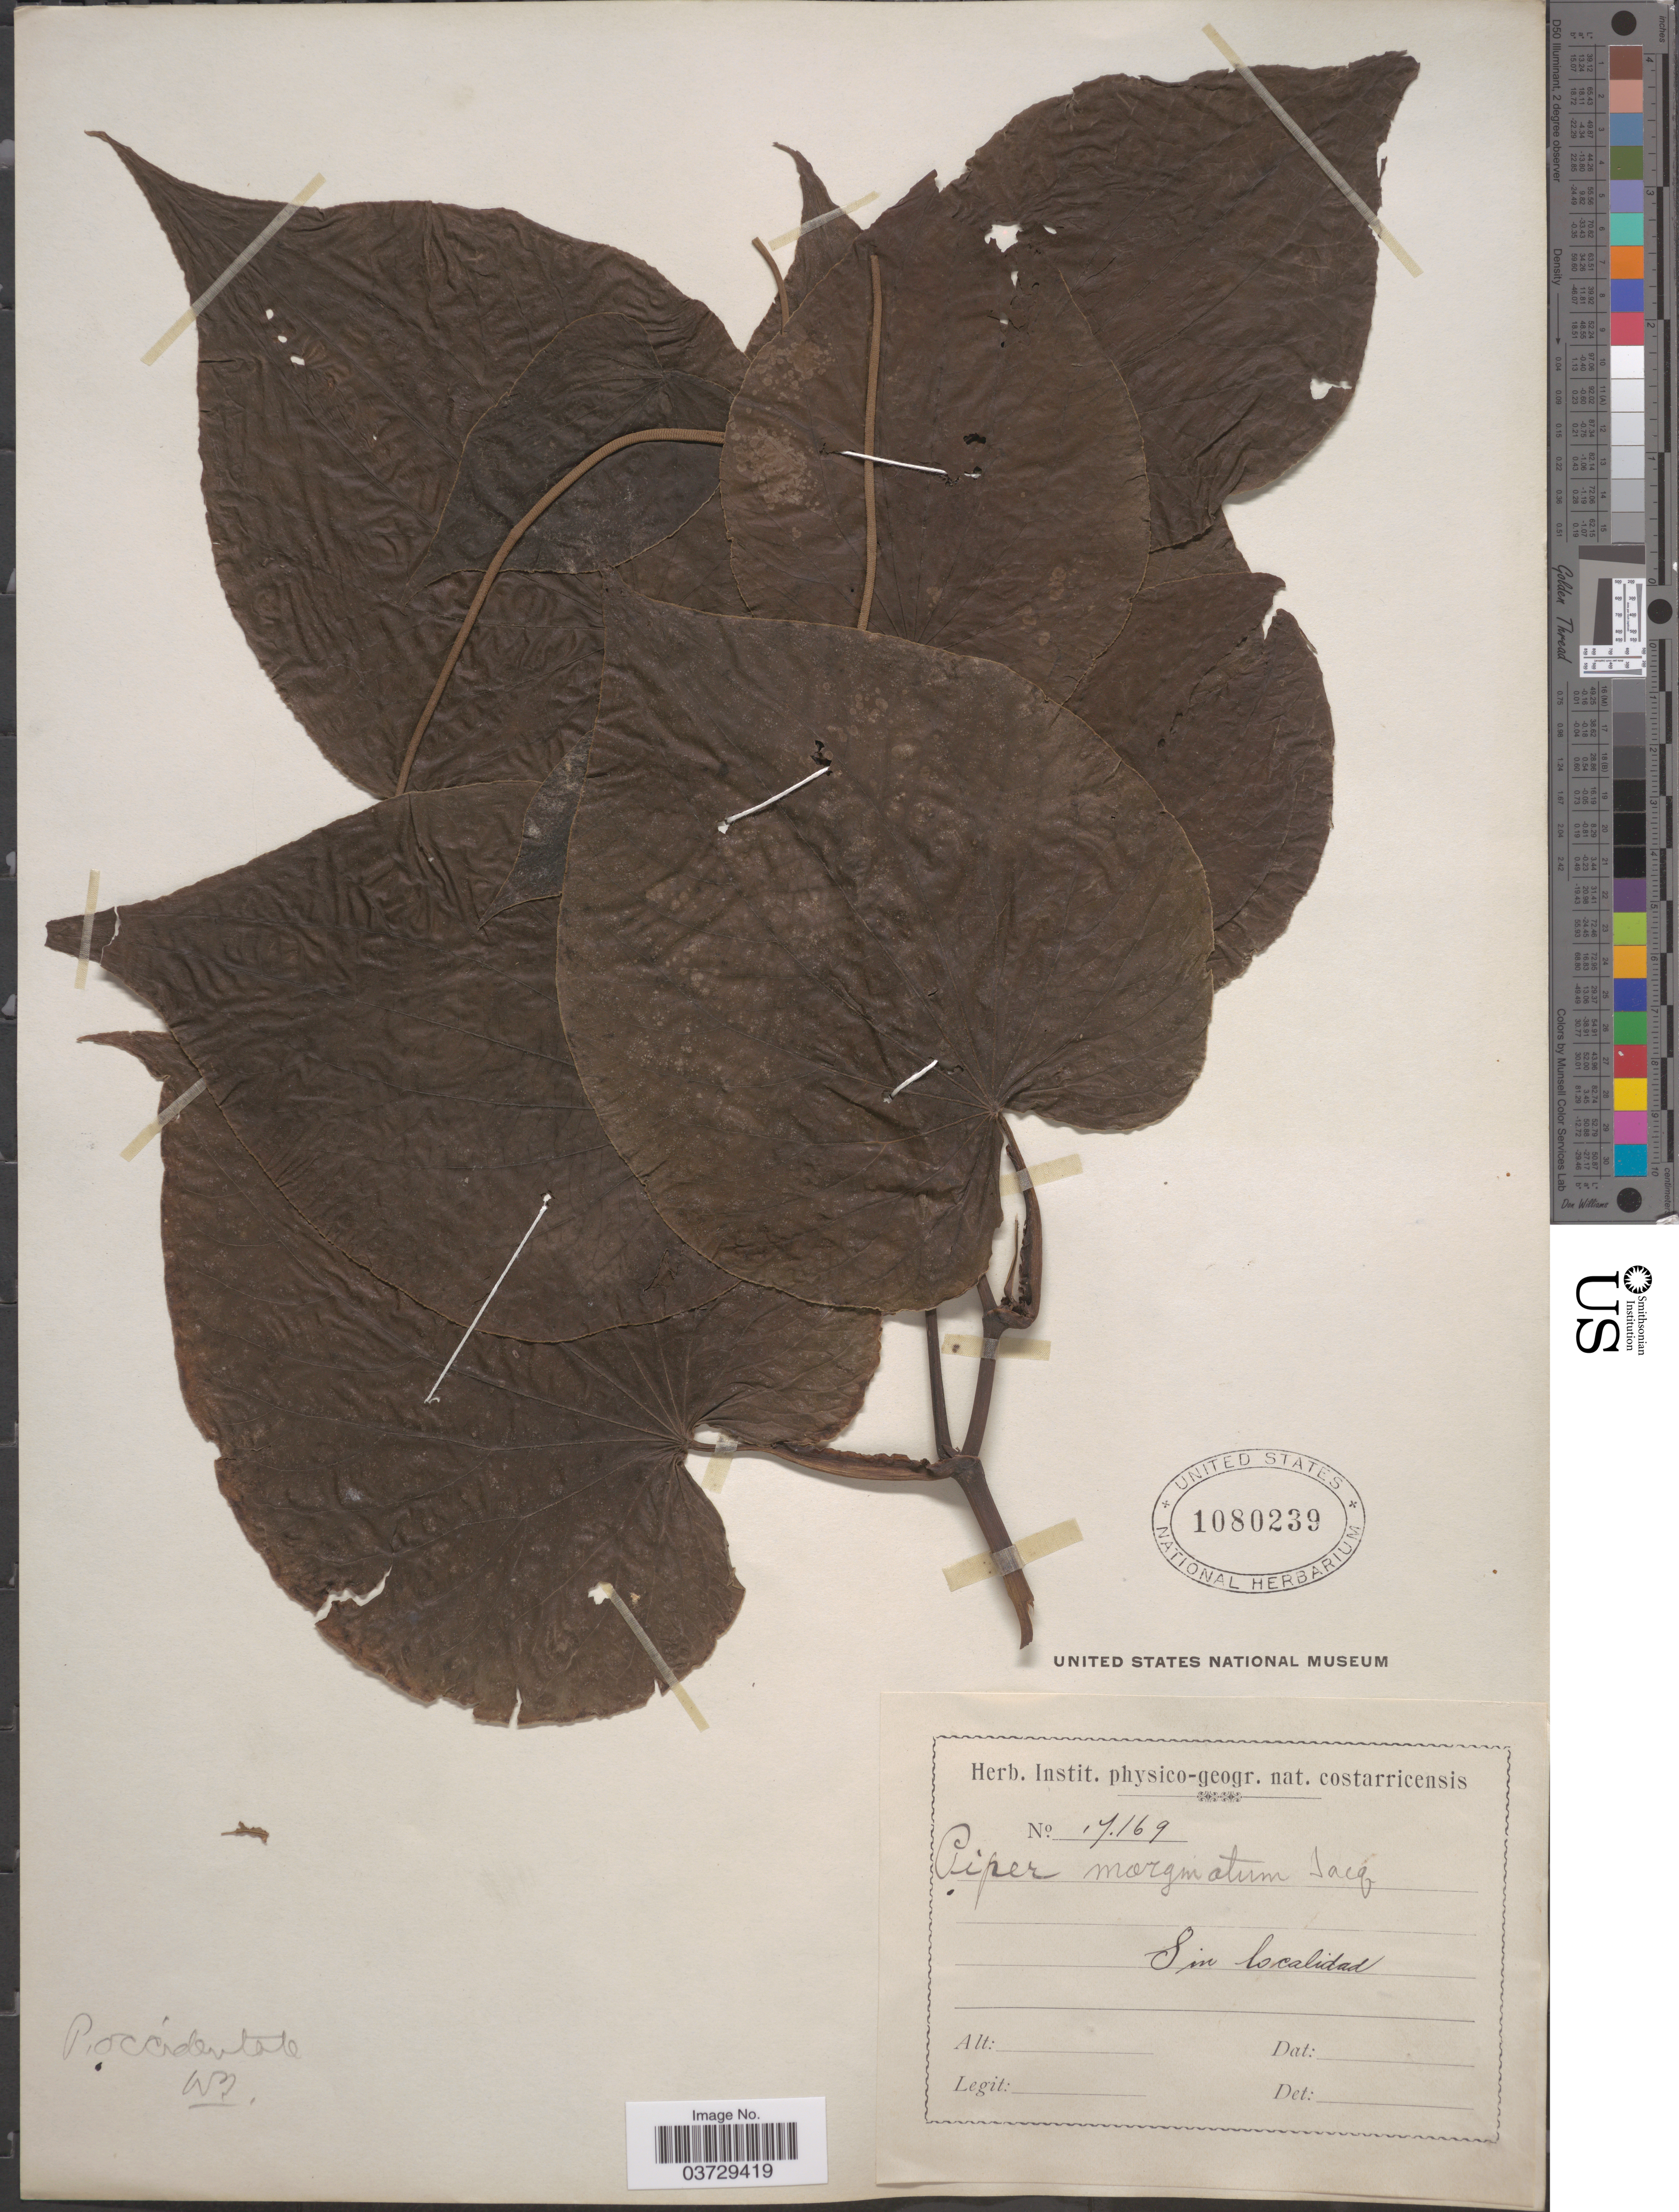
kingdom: Plantae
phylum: Tracheophyta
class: Magnoliopsida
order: Piperales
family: Piperaceae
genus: Piper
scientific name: Piper marginatum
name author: Jacq.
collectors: ex herb. Instit. physico-geogr. nat. costarricensis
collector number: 17169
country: Costa Rica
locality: Sin localidad. [unsure placement]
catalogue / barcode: US 1080239